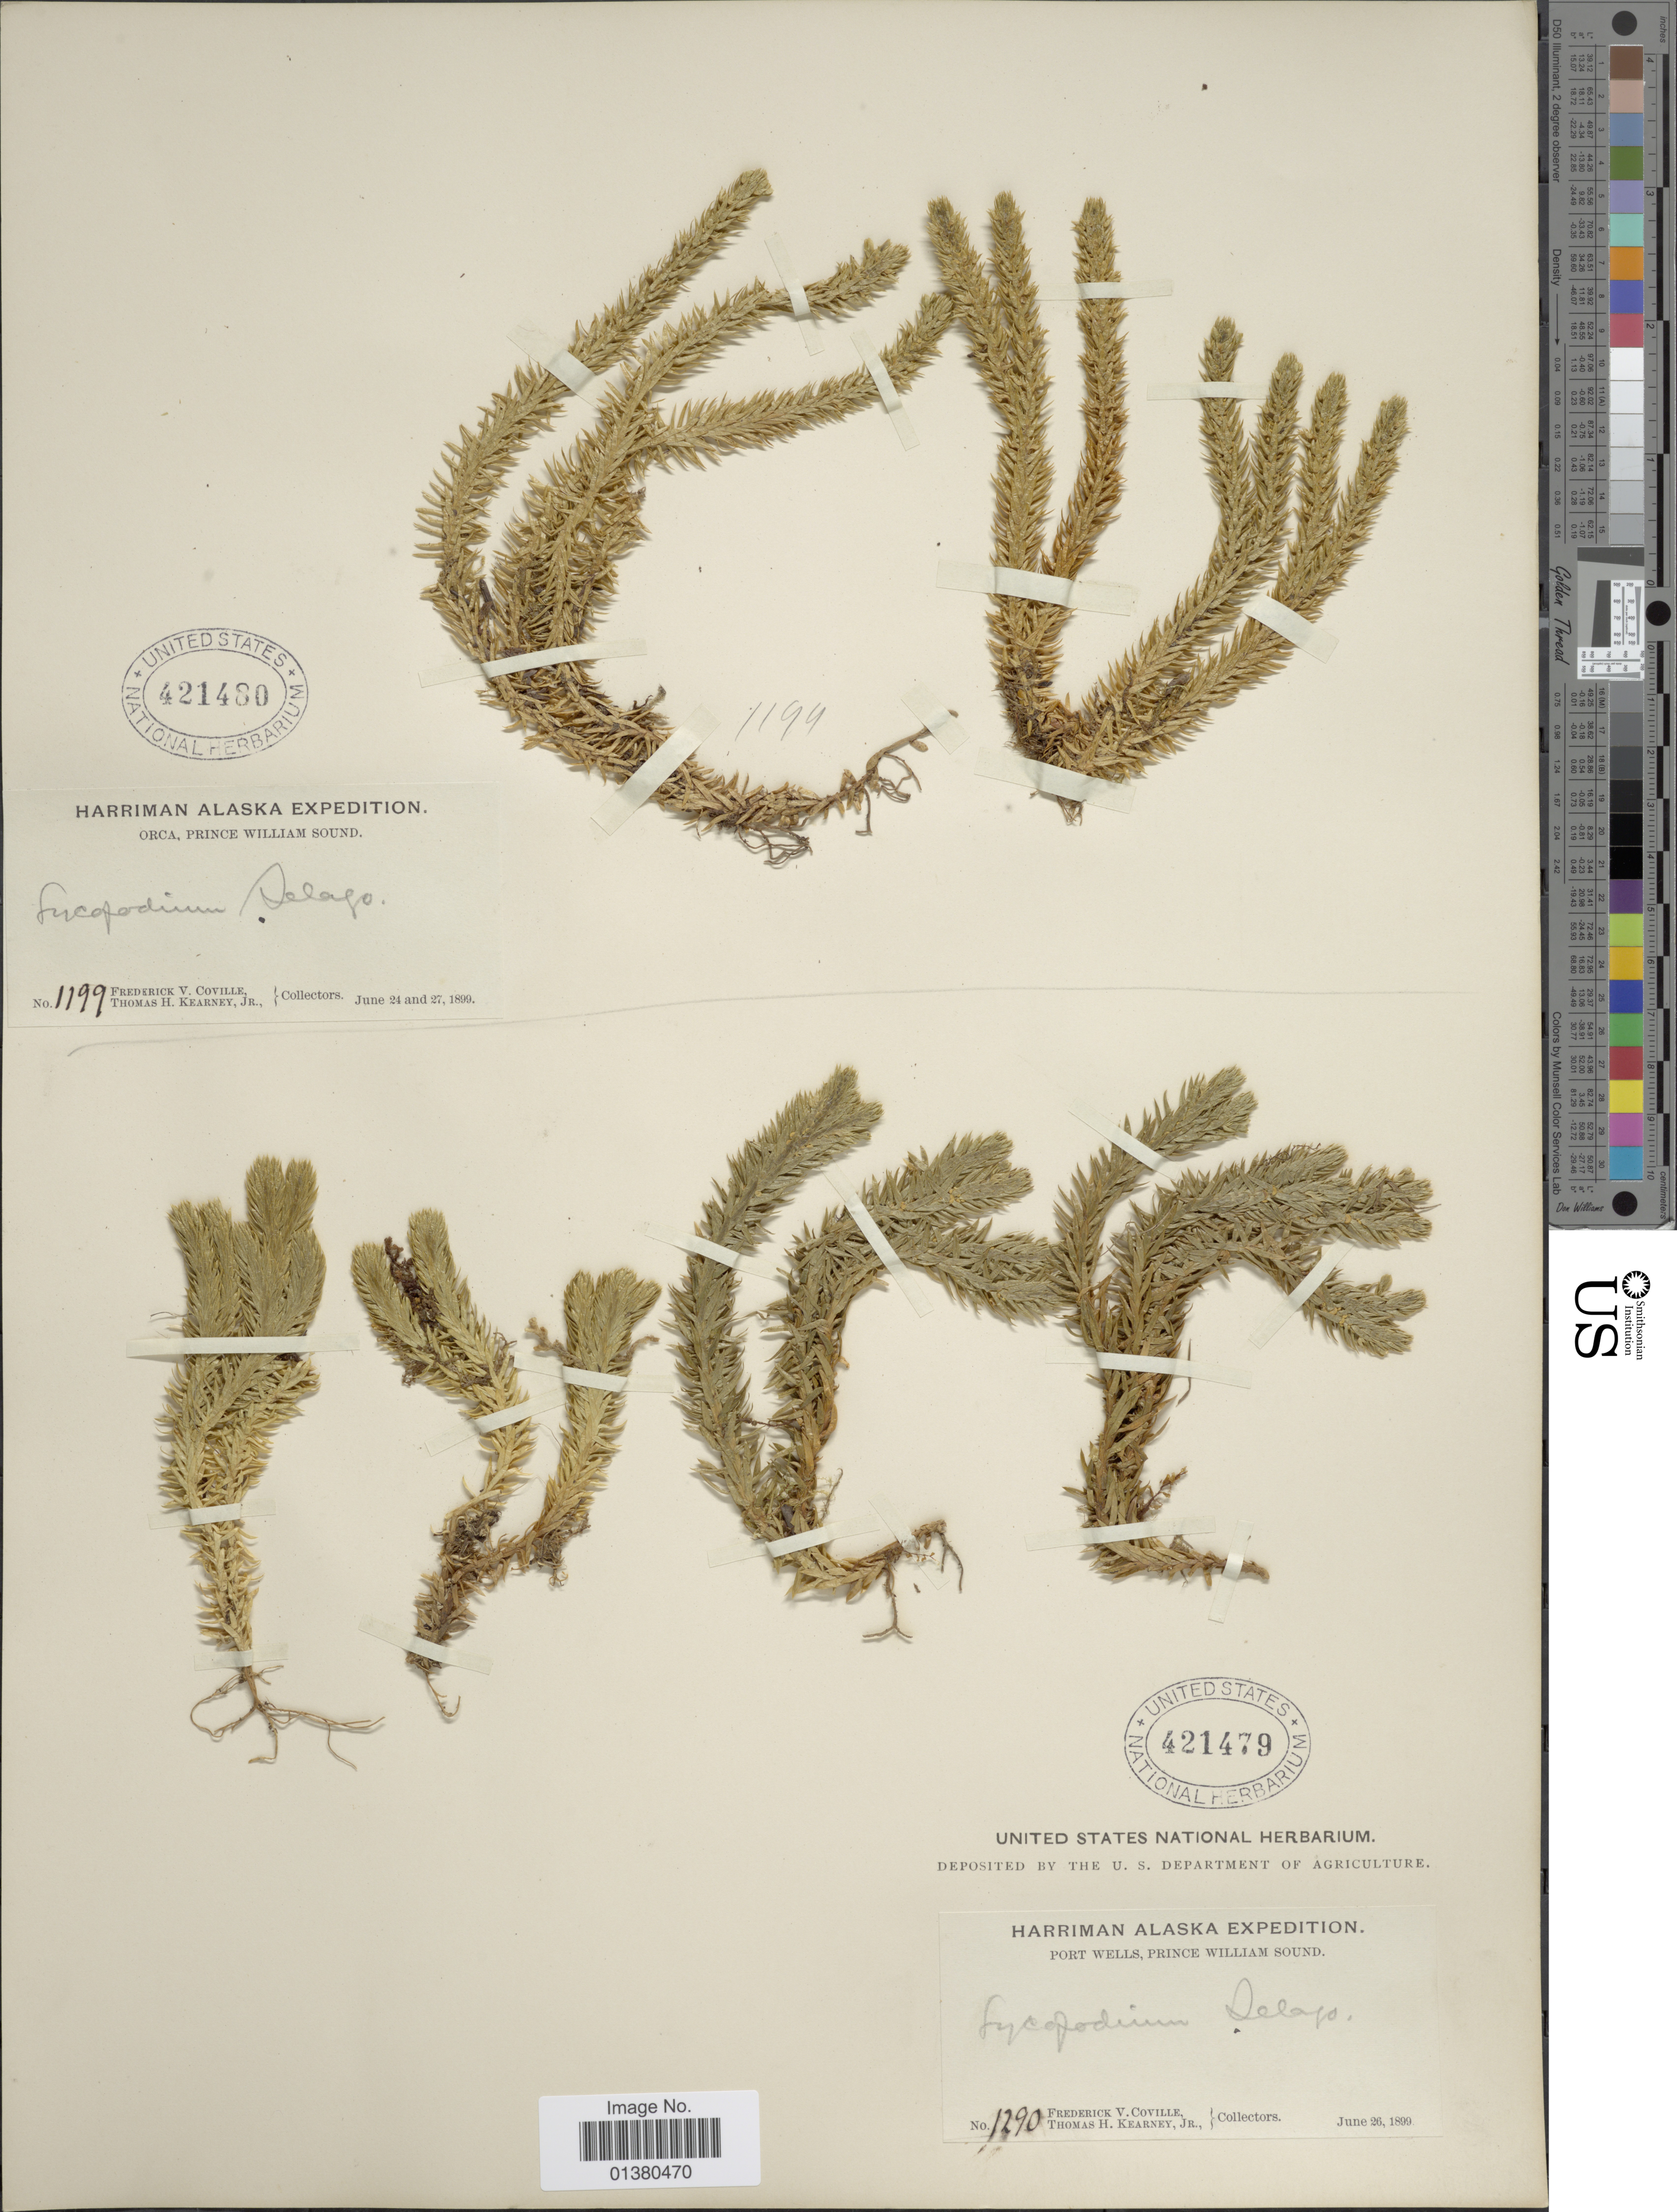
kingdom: Plantae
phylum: Tracheophyta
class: Lycopodiopsida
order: Lycopodiales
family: Lycopodiaceae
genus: Huperzia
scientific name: Huperzia selago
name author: (L.) Bernh. ex Schrank & Mart.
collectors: F. V. Coville & T. H. Kearney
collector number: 1290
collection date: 1899-06-26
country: United States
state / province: Alaska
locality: Port Wells, Prince William Sound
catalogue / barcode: US 421479